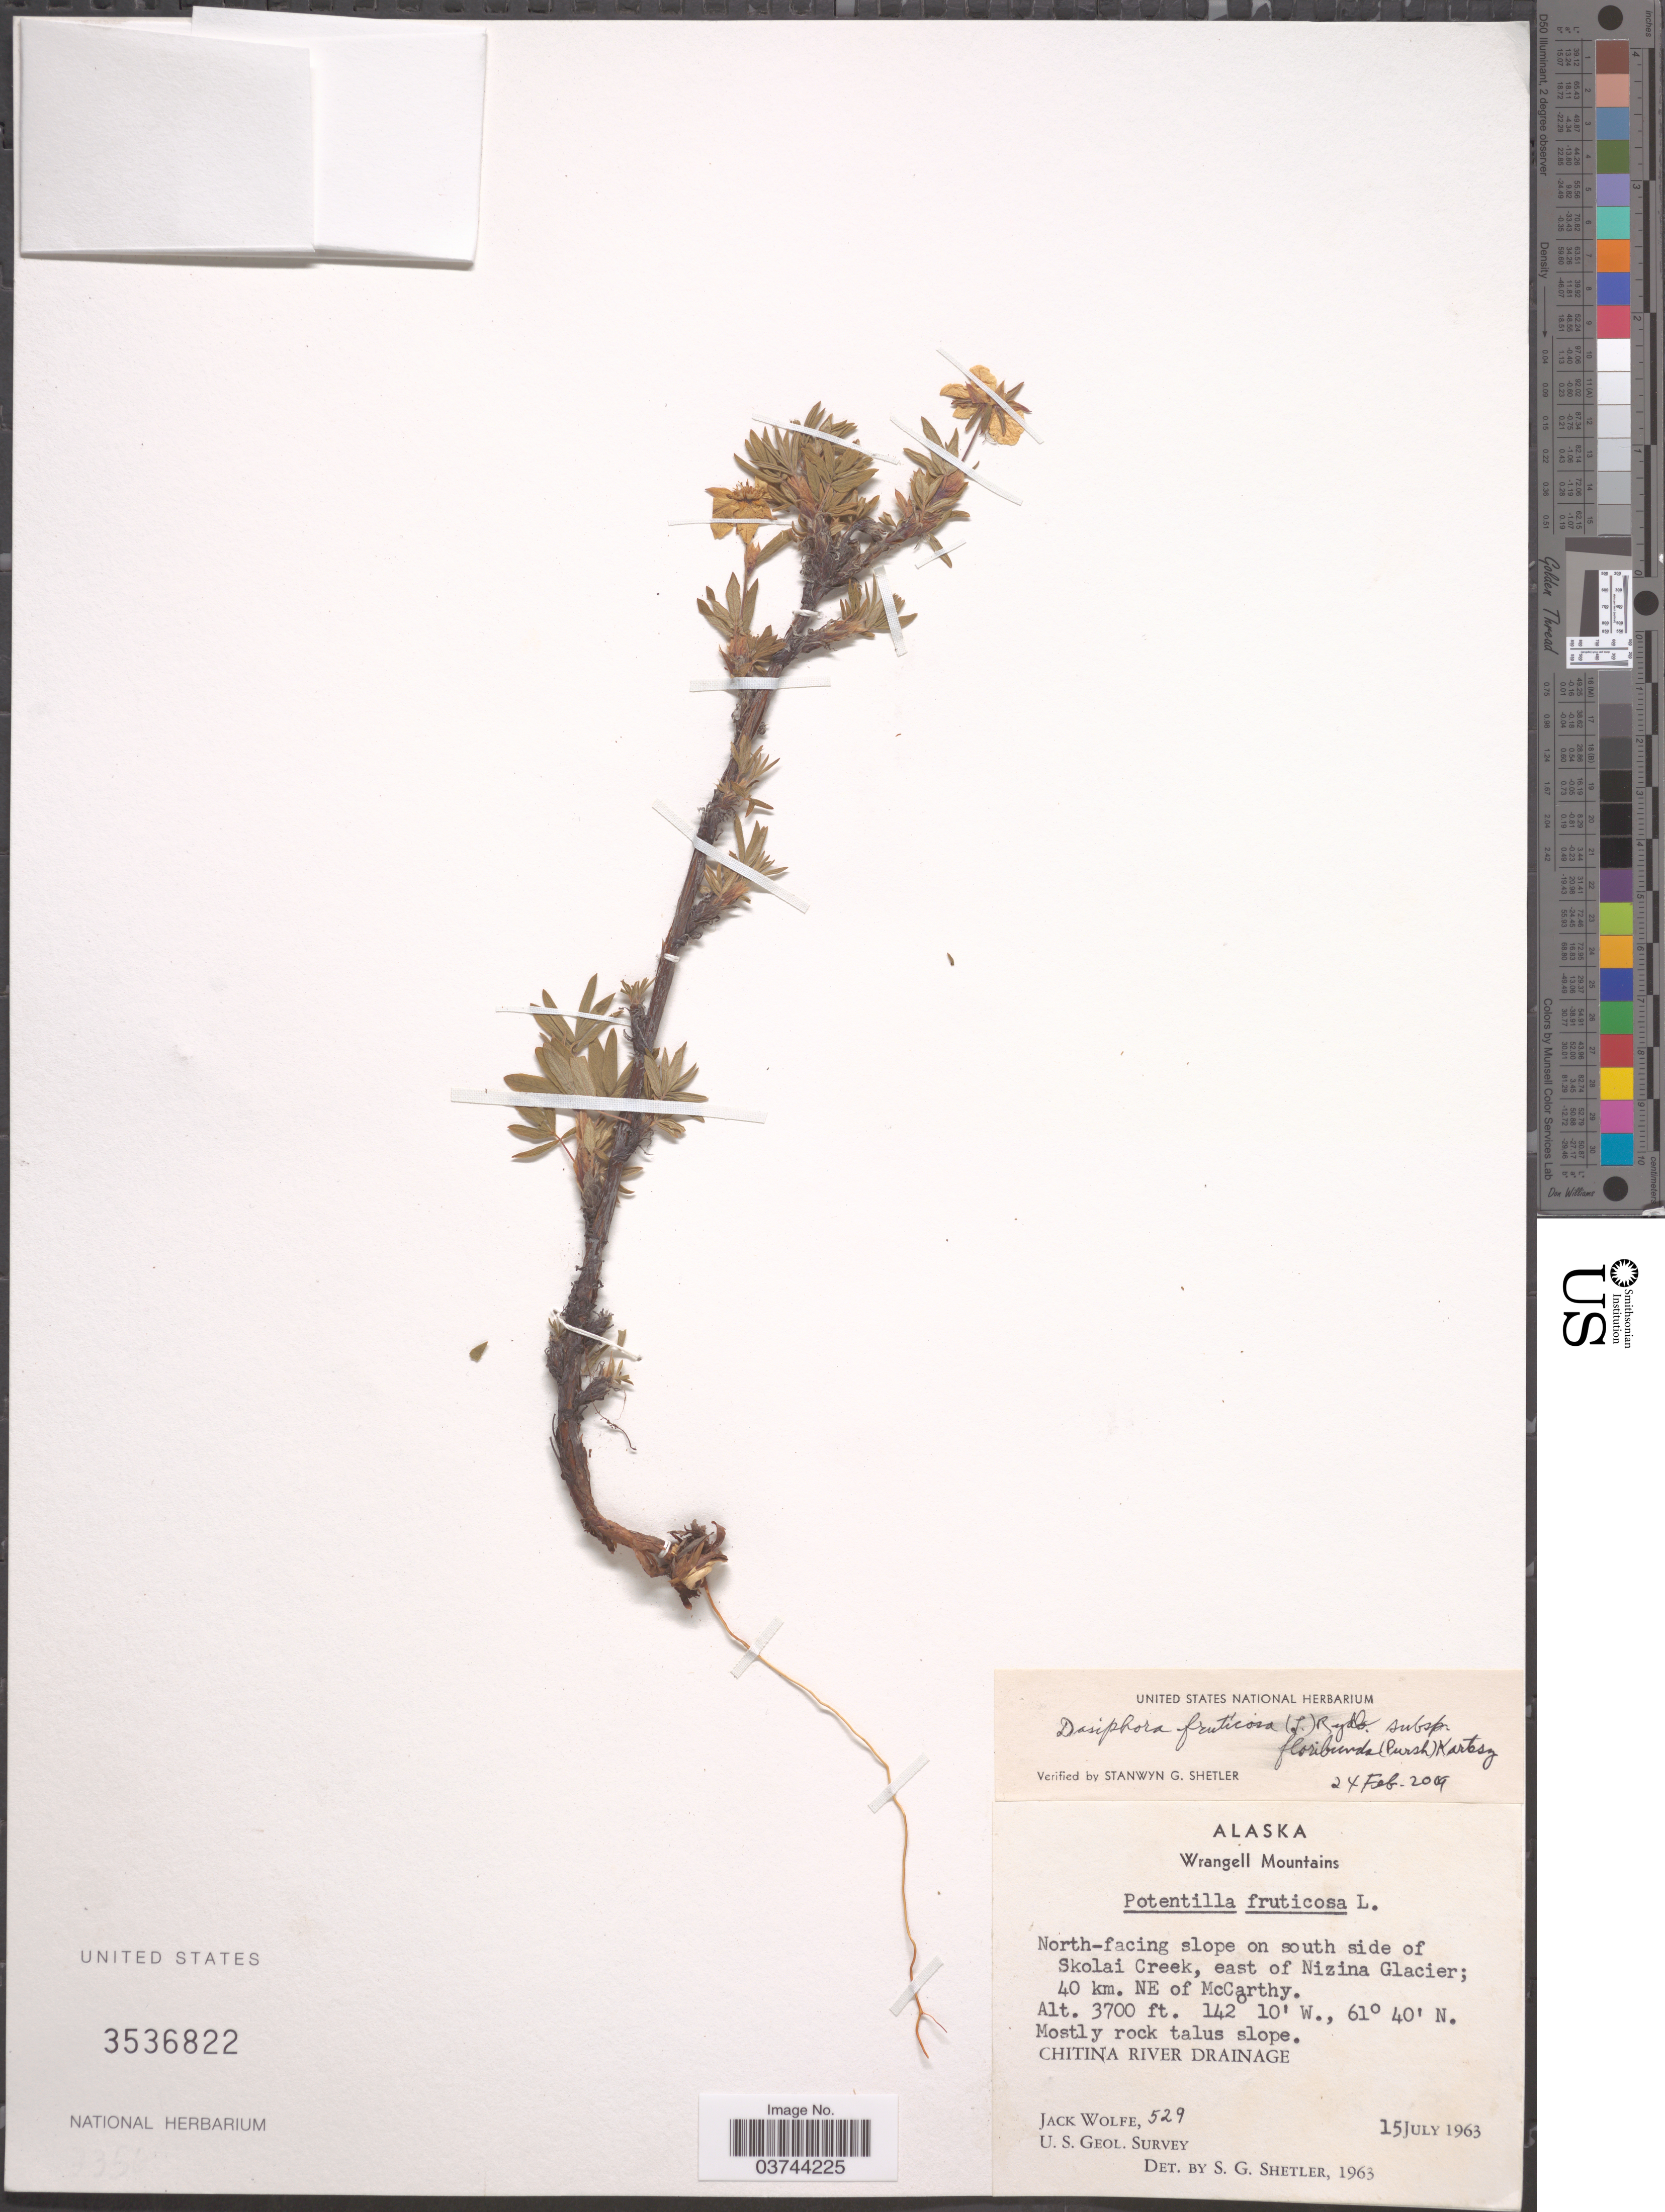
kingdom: Plantae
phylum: Tracheophyta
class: Magnoliopsida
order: Rosales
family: Rosaceae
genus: Dasiphora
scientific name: Dasiphora fruticosa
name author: (L.) Rydb.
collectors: J. Wolfe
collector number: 529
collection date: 1963-07-15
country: United States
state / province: Alaska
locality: Wrangell Mountains. North-facing slope on south side of Skolai Creek, east of Nizina Glacier; 40 km. NE of McCarthy. Chitina River Drainage.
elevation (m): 1128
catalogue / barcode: US 3536822